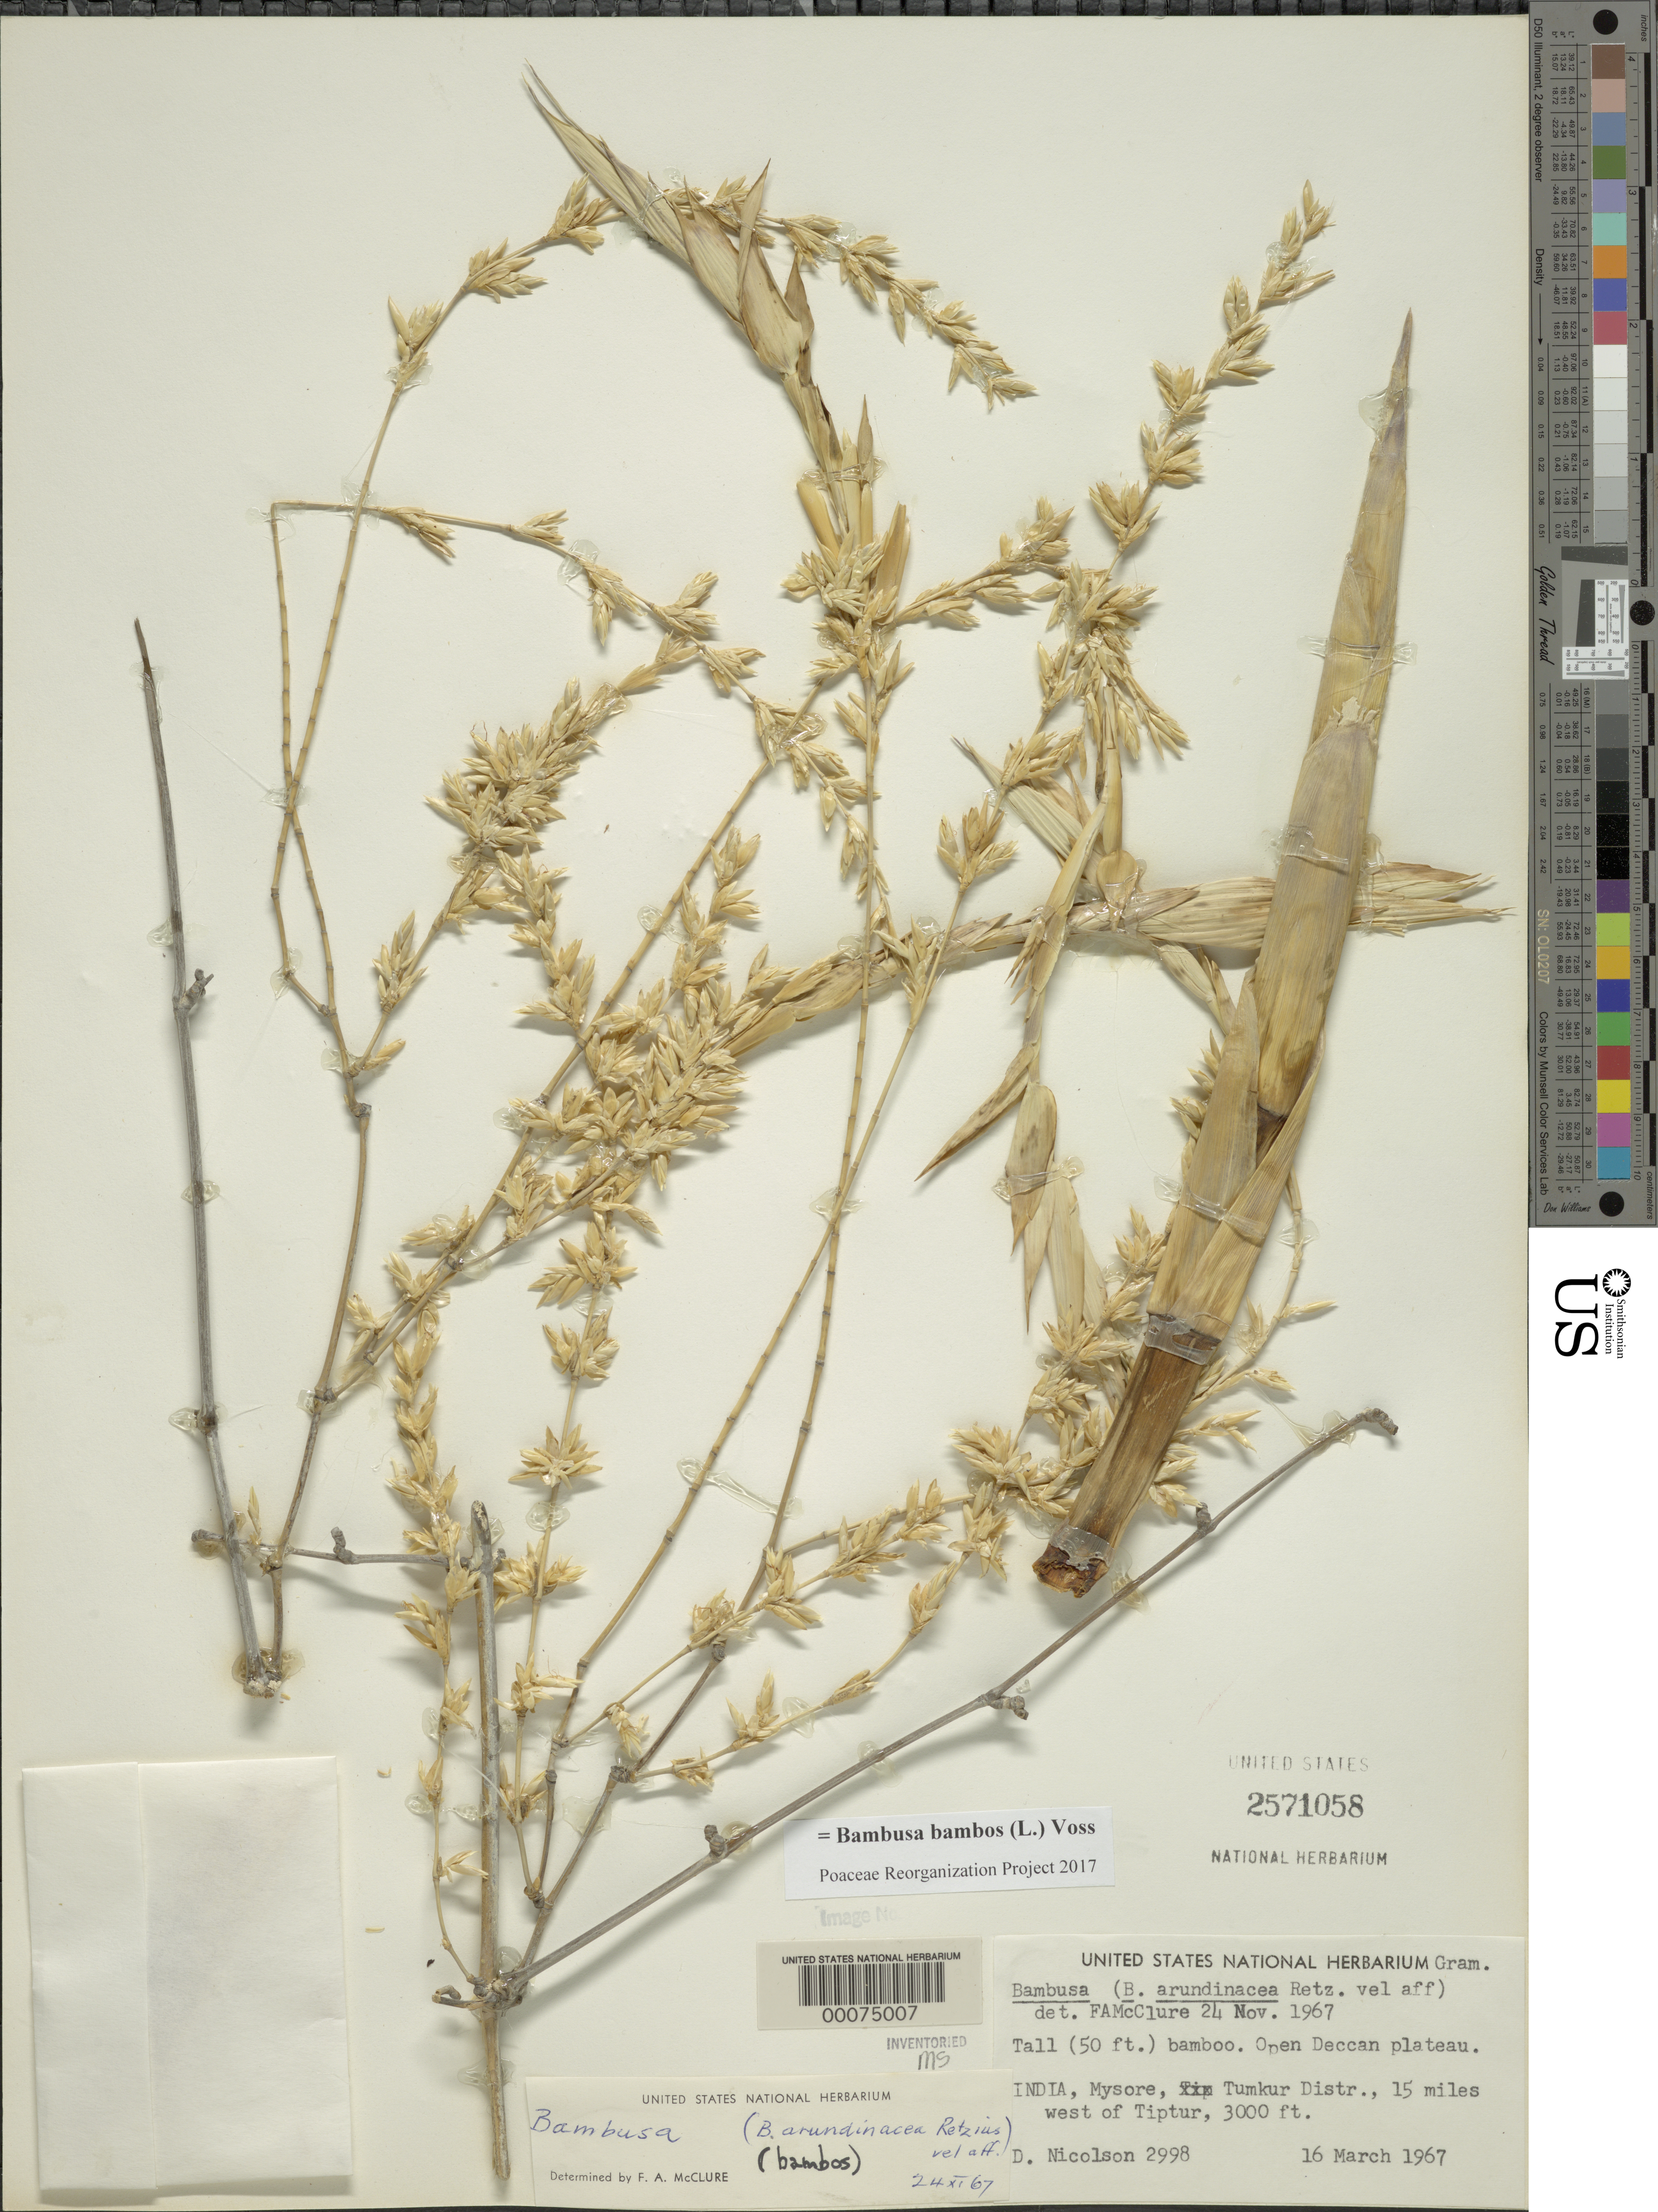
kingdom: Plantae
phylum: Tracheophyta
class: Liliopsida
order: Poales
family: Poaceae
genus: Bambusa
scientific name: Bambusa bambos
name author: (L.) Voss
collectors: D. H. Nicolson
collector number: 2998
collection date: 1967-03-16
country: India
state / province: Karnataka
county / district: Tumkur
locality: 15 miles west of of Tiptur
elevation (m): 914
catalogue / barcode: US 2571058